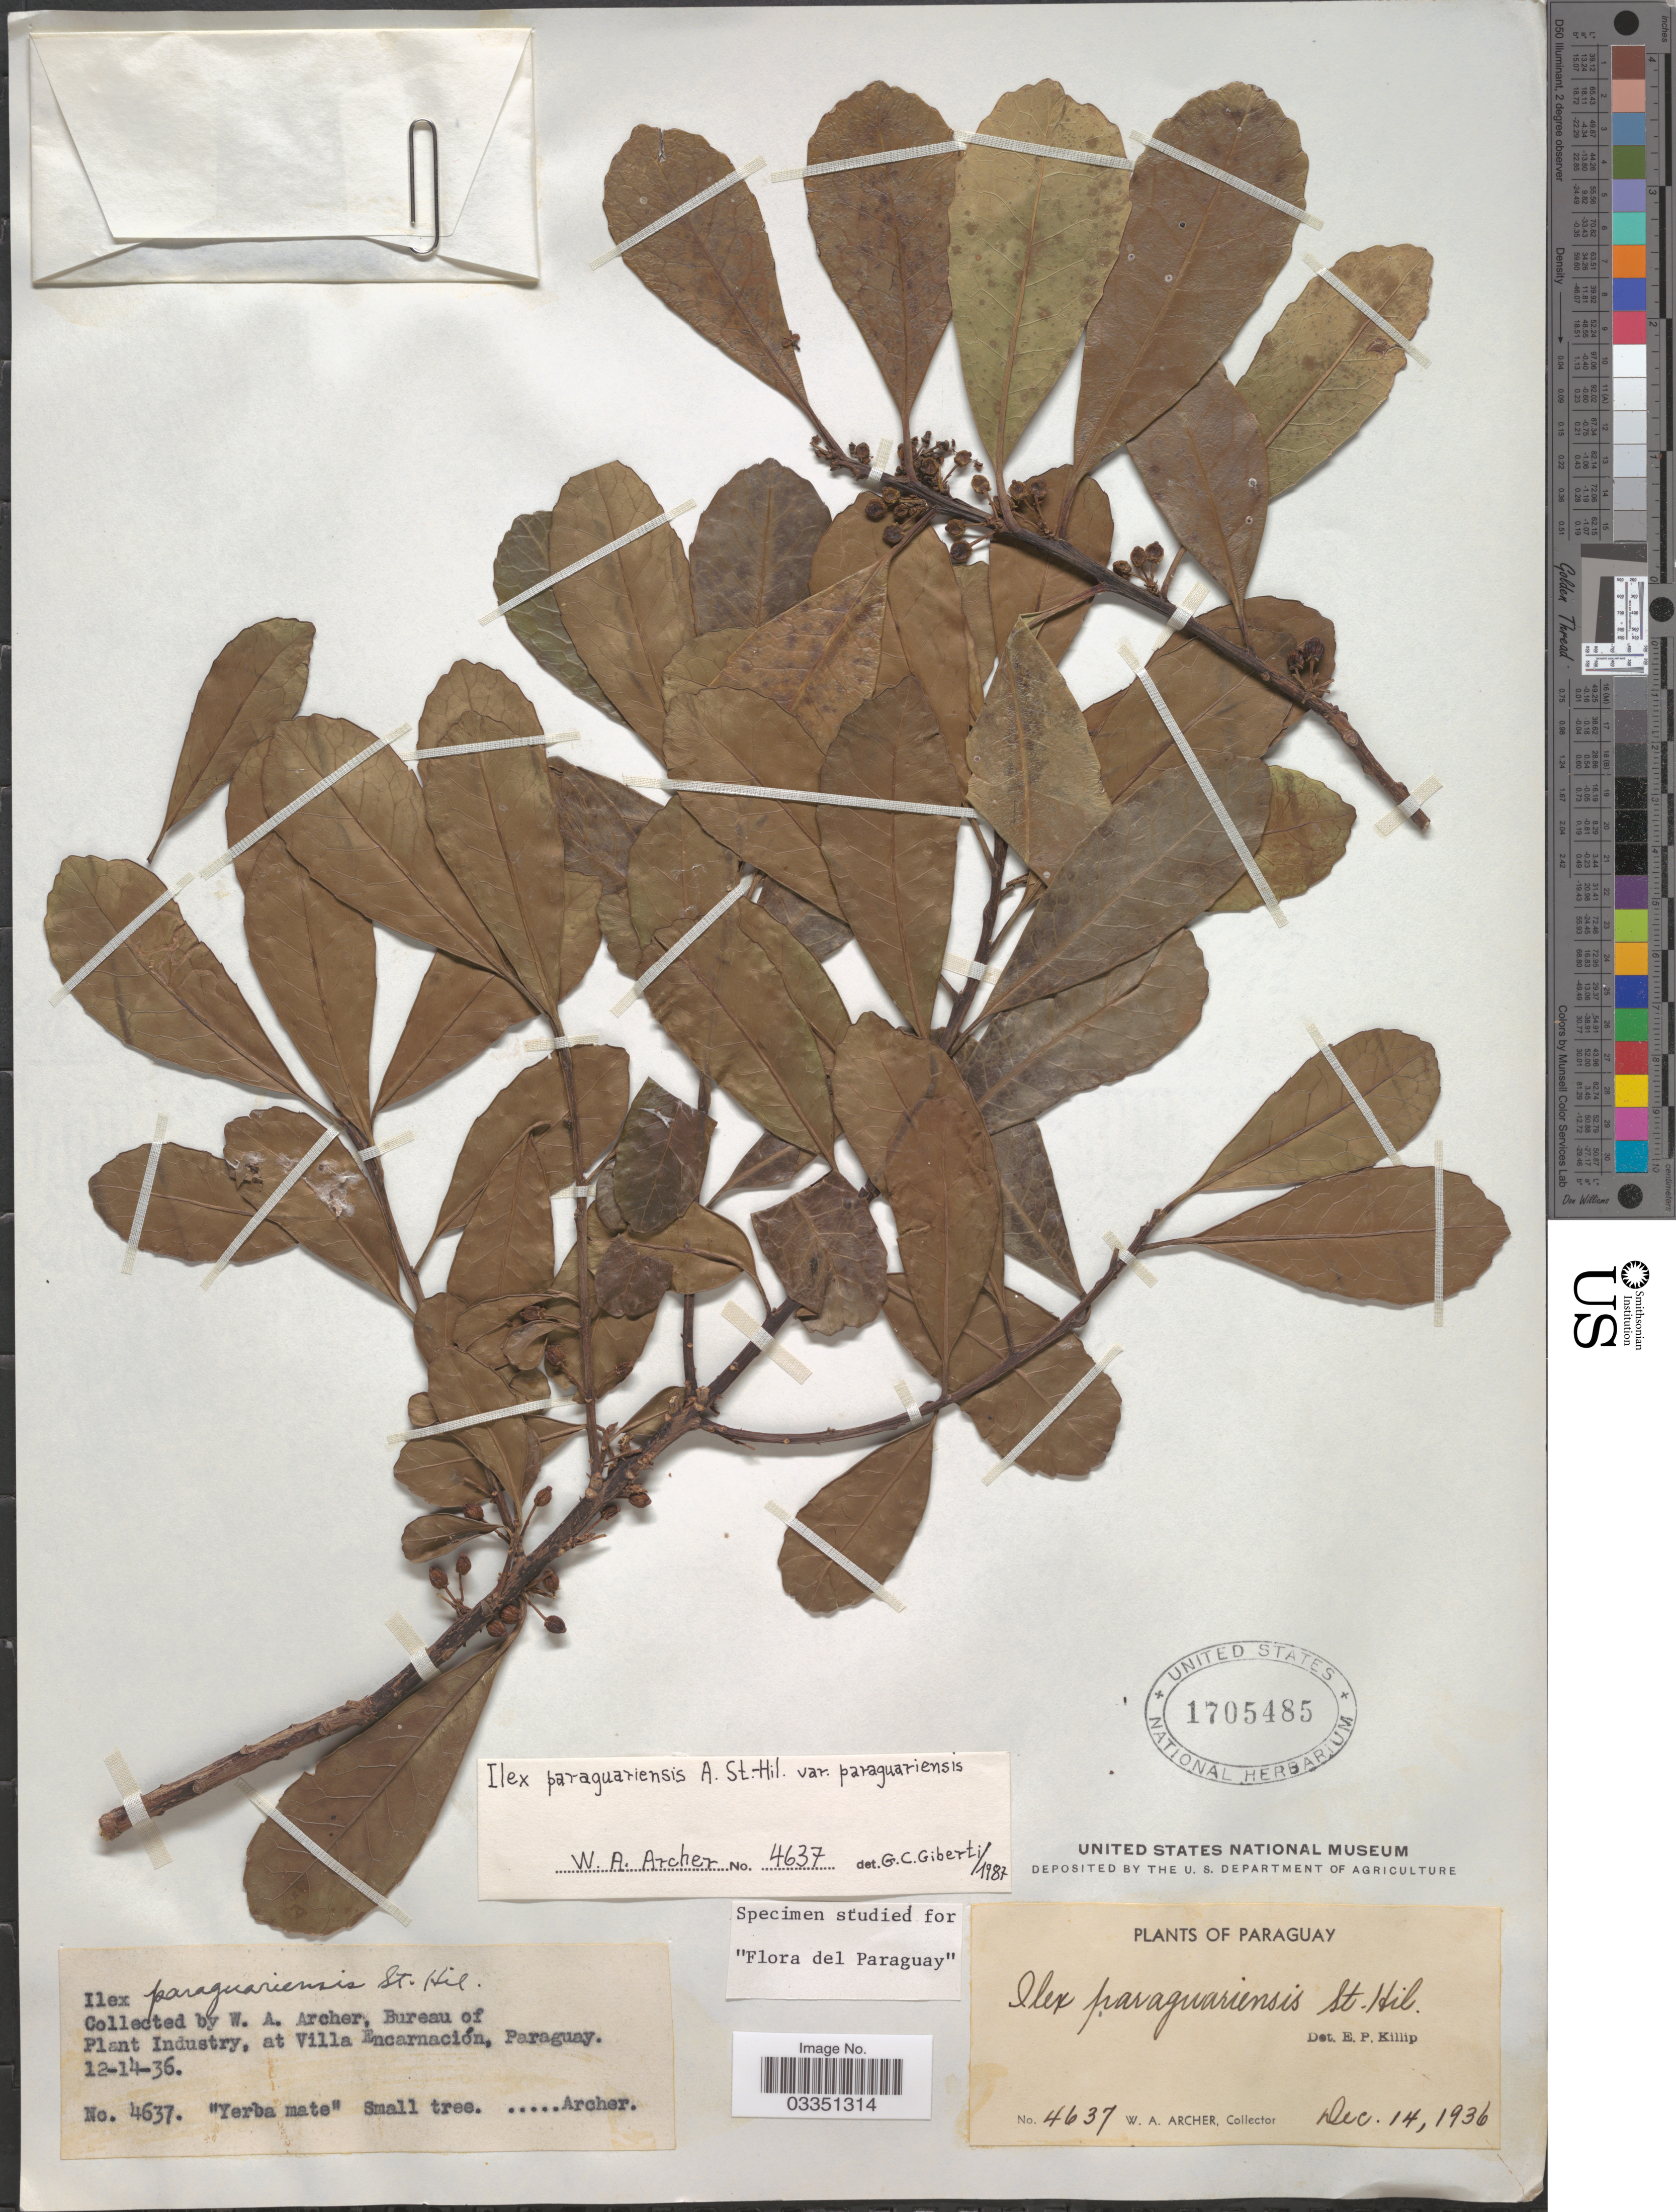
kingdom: Plantae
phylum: Tracheophyta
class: Magnoliopsida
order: Aquifoliales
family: Aquifoliaceae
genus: Ilex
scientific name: Ilex paraguariensis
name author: A. St.-Hil.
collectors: W. Archer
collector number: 4637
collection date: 1936-12-14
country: Paraguay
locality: At Villa Encarnación.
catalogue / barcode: US 1705485